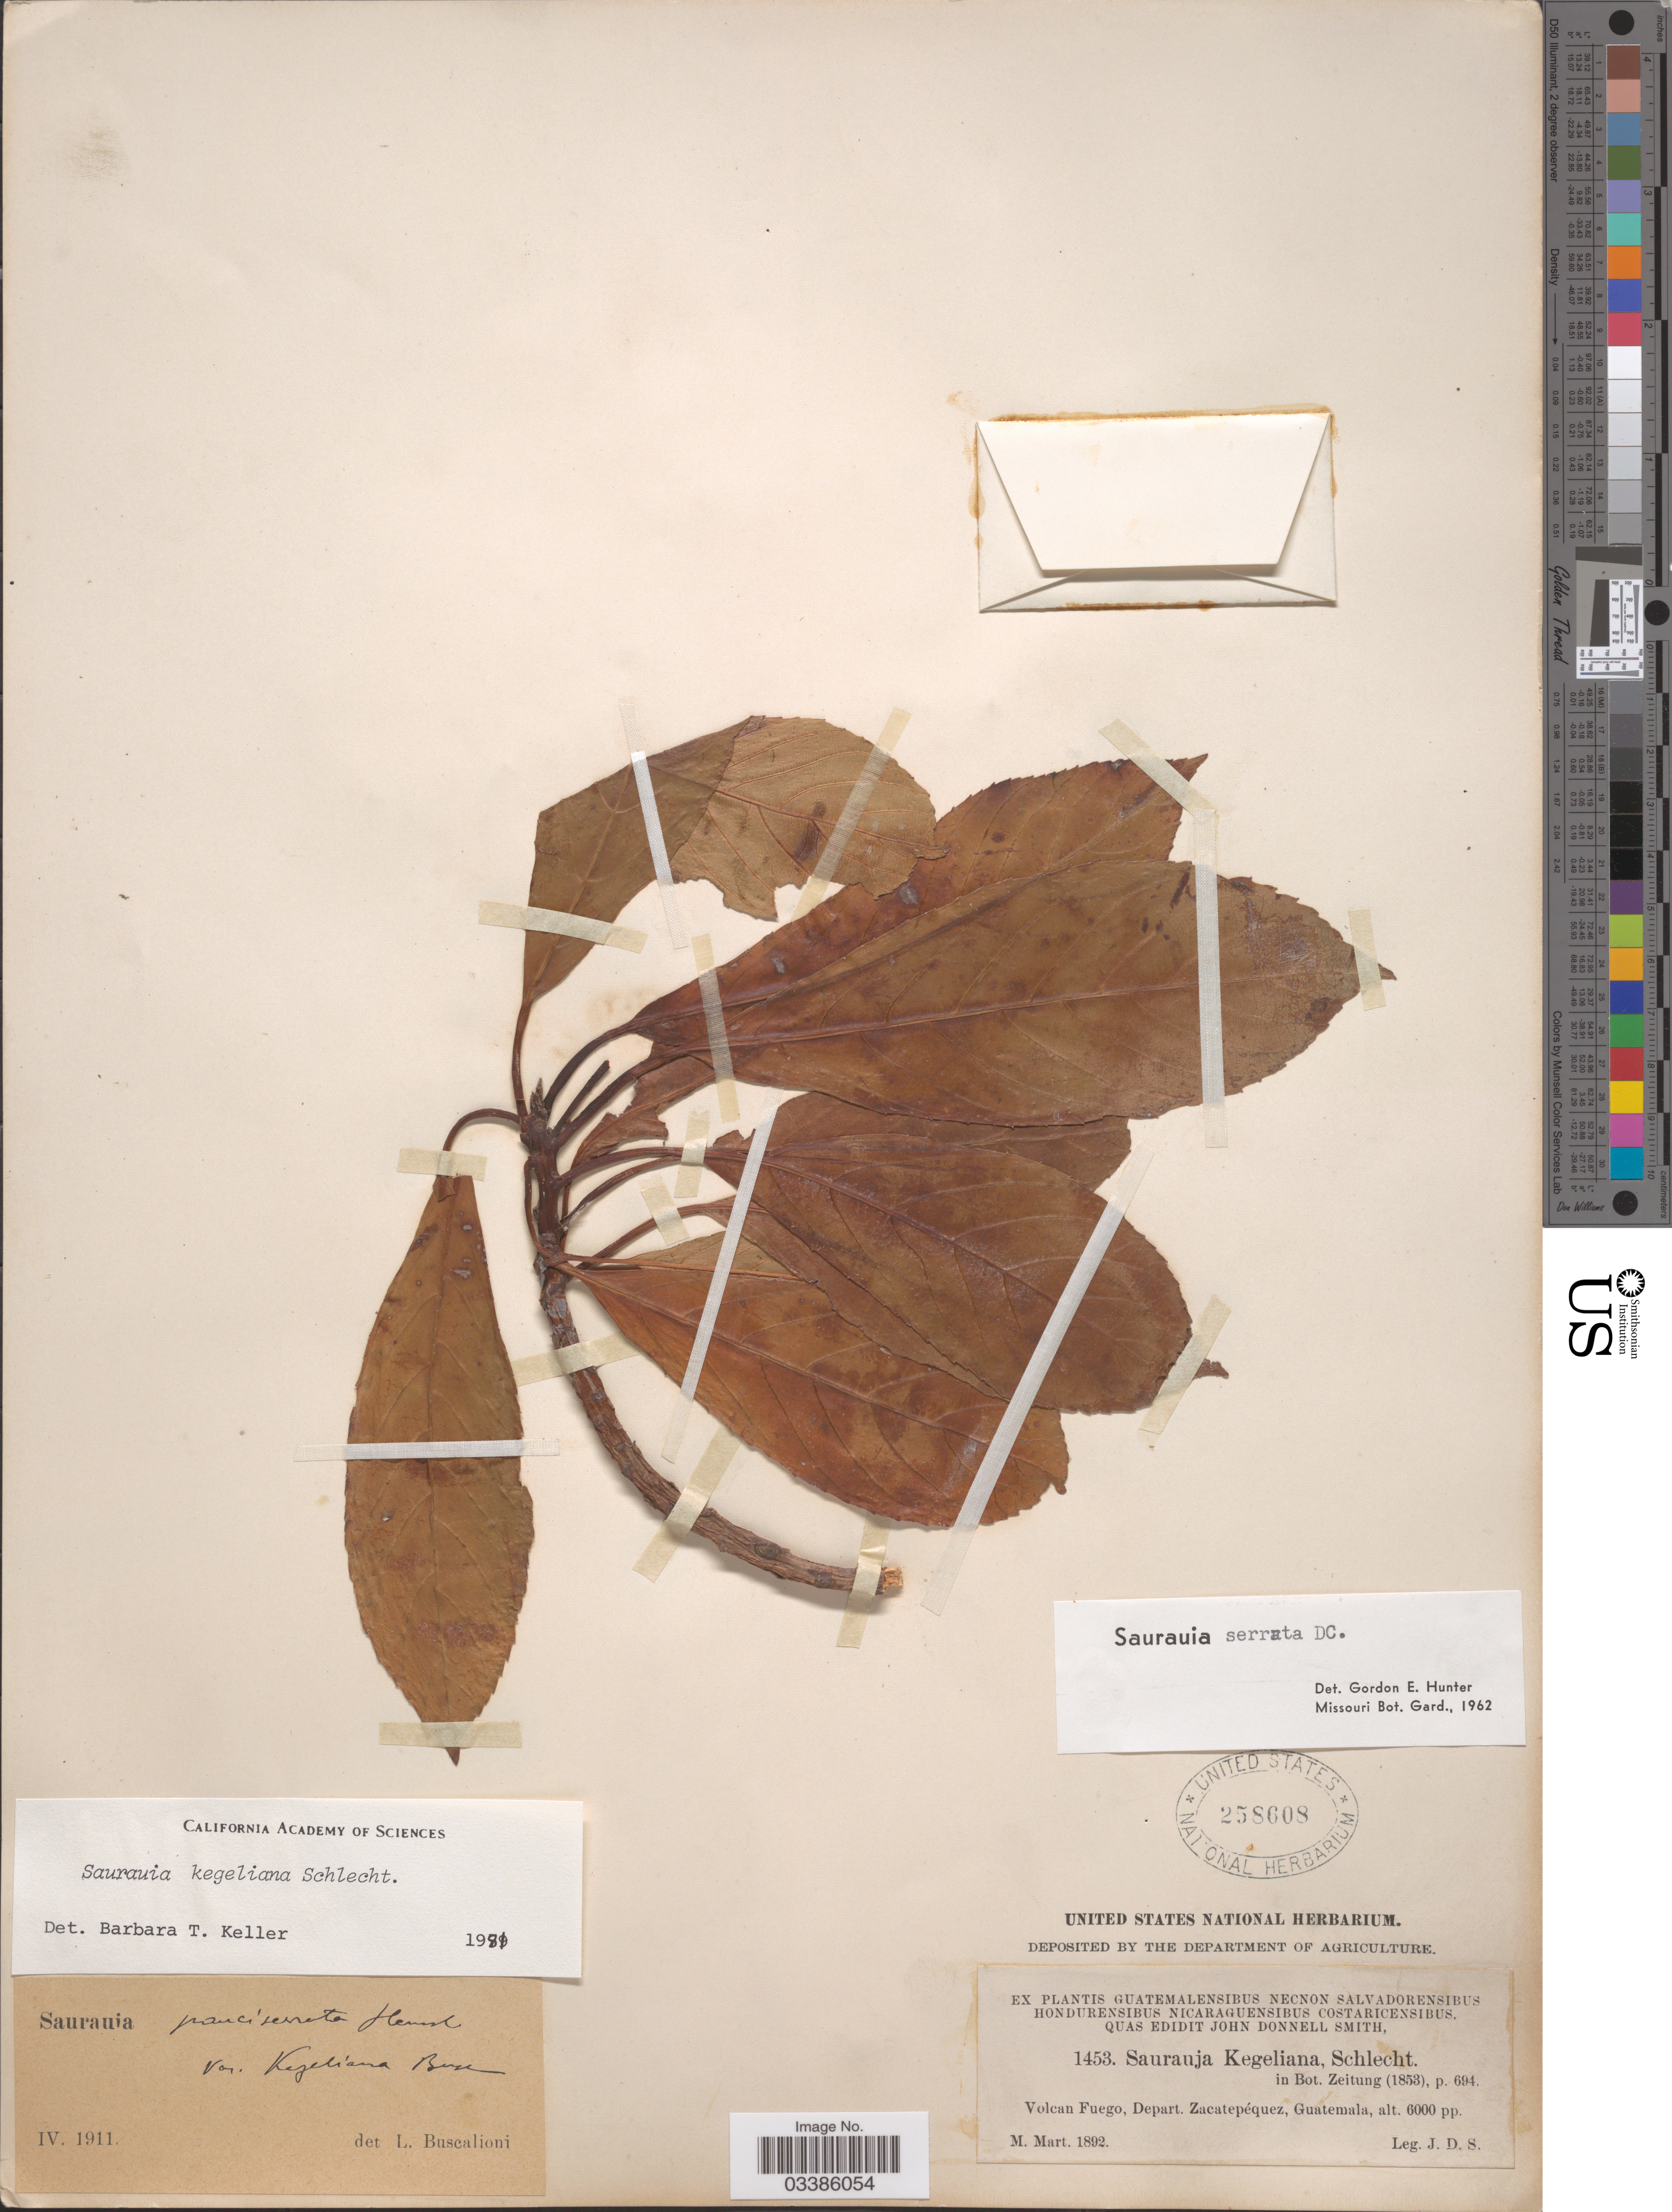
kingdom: Plantae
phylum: Tracheophyta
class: Magnoliopsida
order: Ericales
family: Actinidiaceae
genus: Saurauia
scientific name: Saurauia kegeliana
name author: Schltdl.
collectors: J. Donnell Smith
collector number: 1453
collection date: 1892-03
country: Guatemala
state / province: Sacatepéquez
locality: Volcan Fuego, Depart. Zacatepéquez.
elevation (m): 1829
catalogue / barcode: US 258608